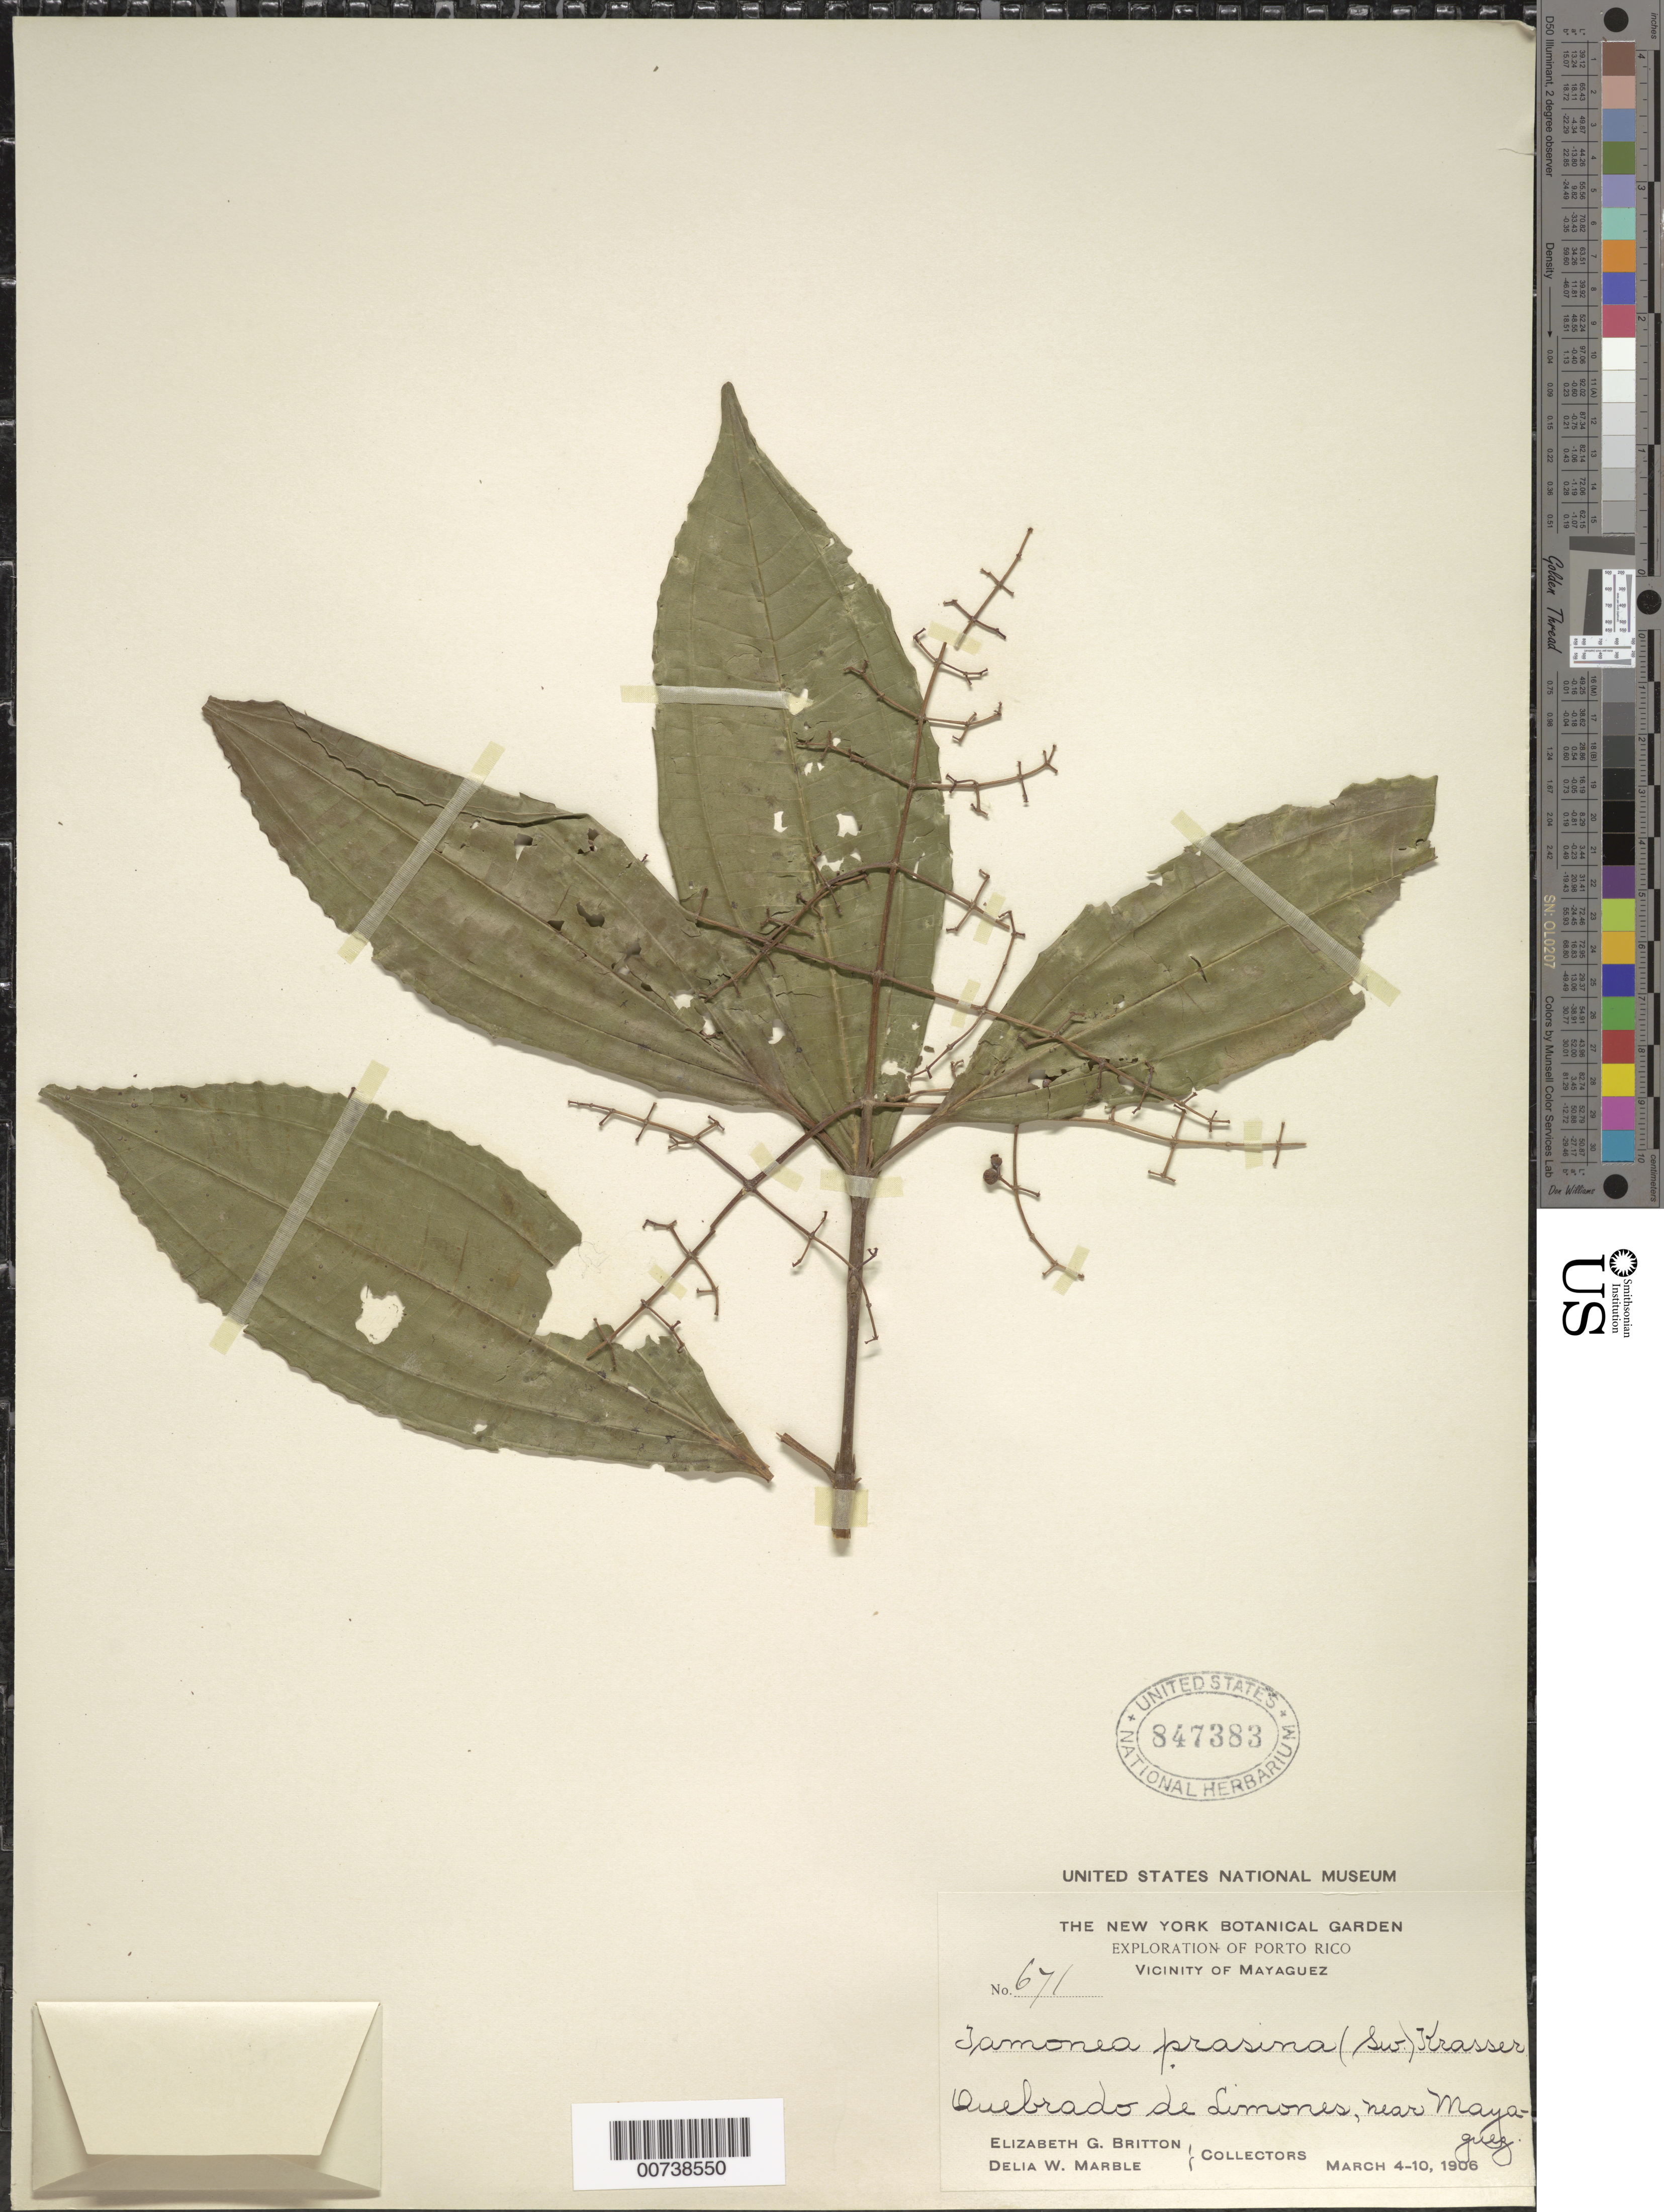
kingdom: Plantae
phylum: Tracheophyta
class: Magnoliopsida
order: Myrtales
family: Melastomataceae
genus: Miconia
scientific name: Miconia prasina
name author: (Sw.) DC.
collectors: E. G. Britton & D. W. Marble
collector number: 671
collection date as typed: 04 Mar 1906 to 10 Mar 1906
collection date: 1906-03-04/1906-03-10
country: Puerto Rico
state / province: Mayagüez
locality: Quebrada Limones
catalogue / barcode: US 847383